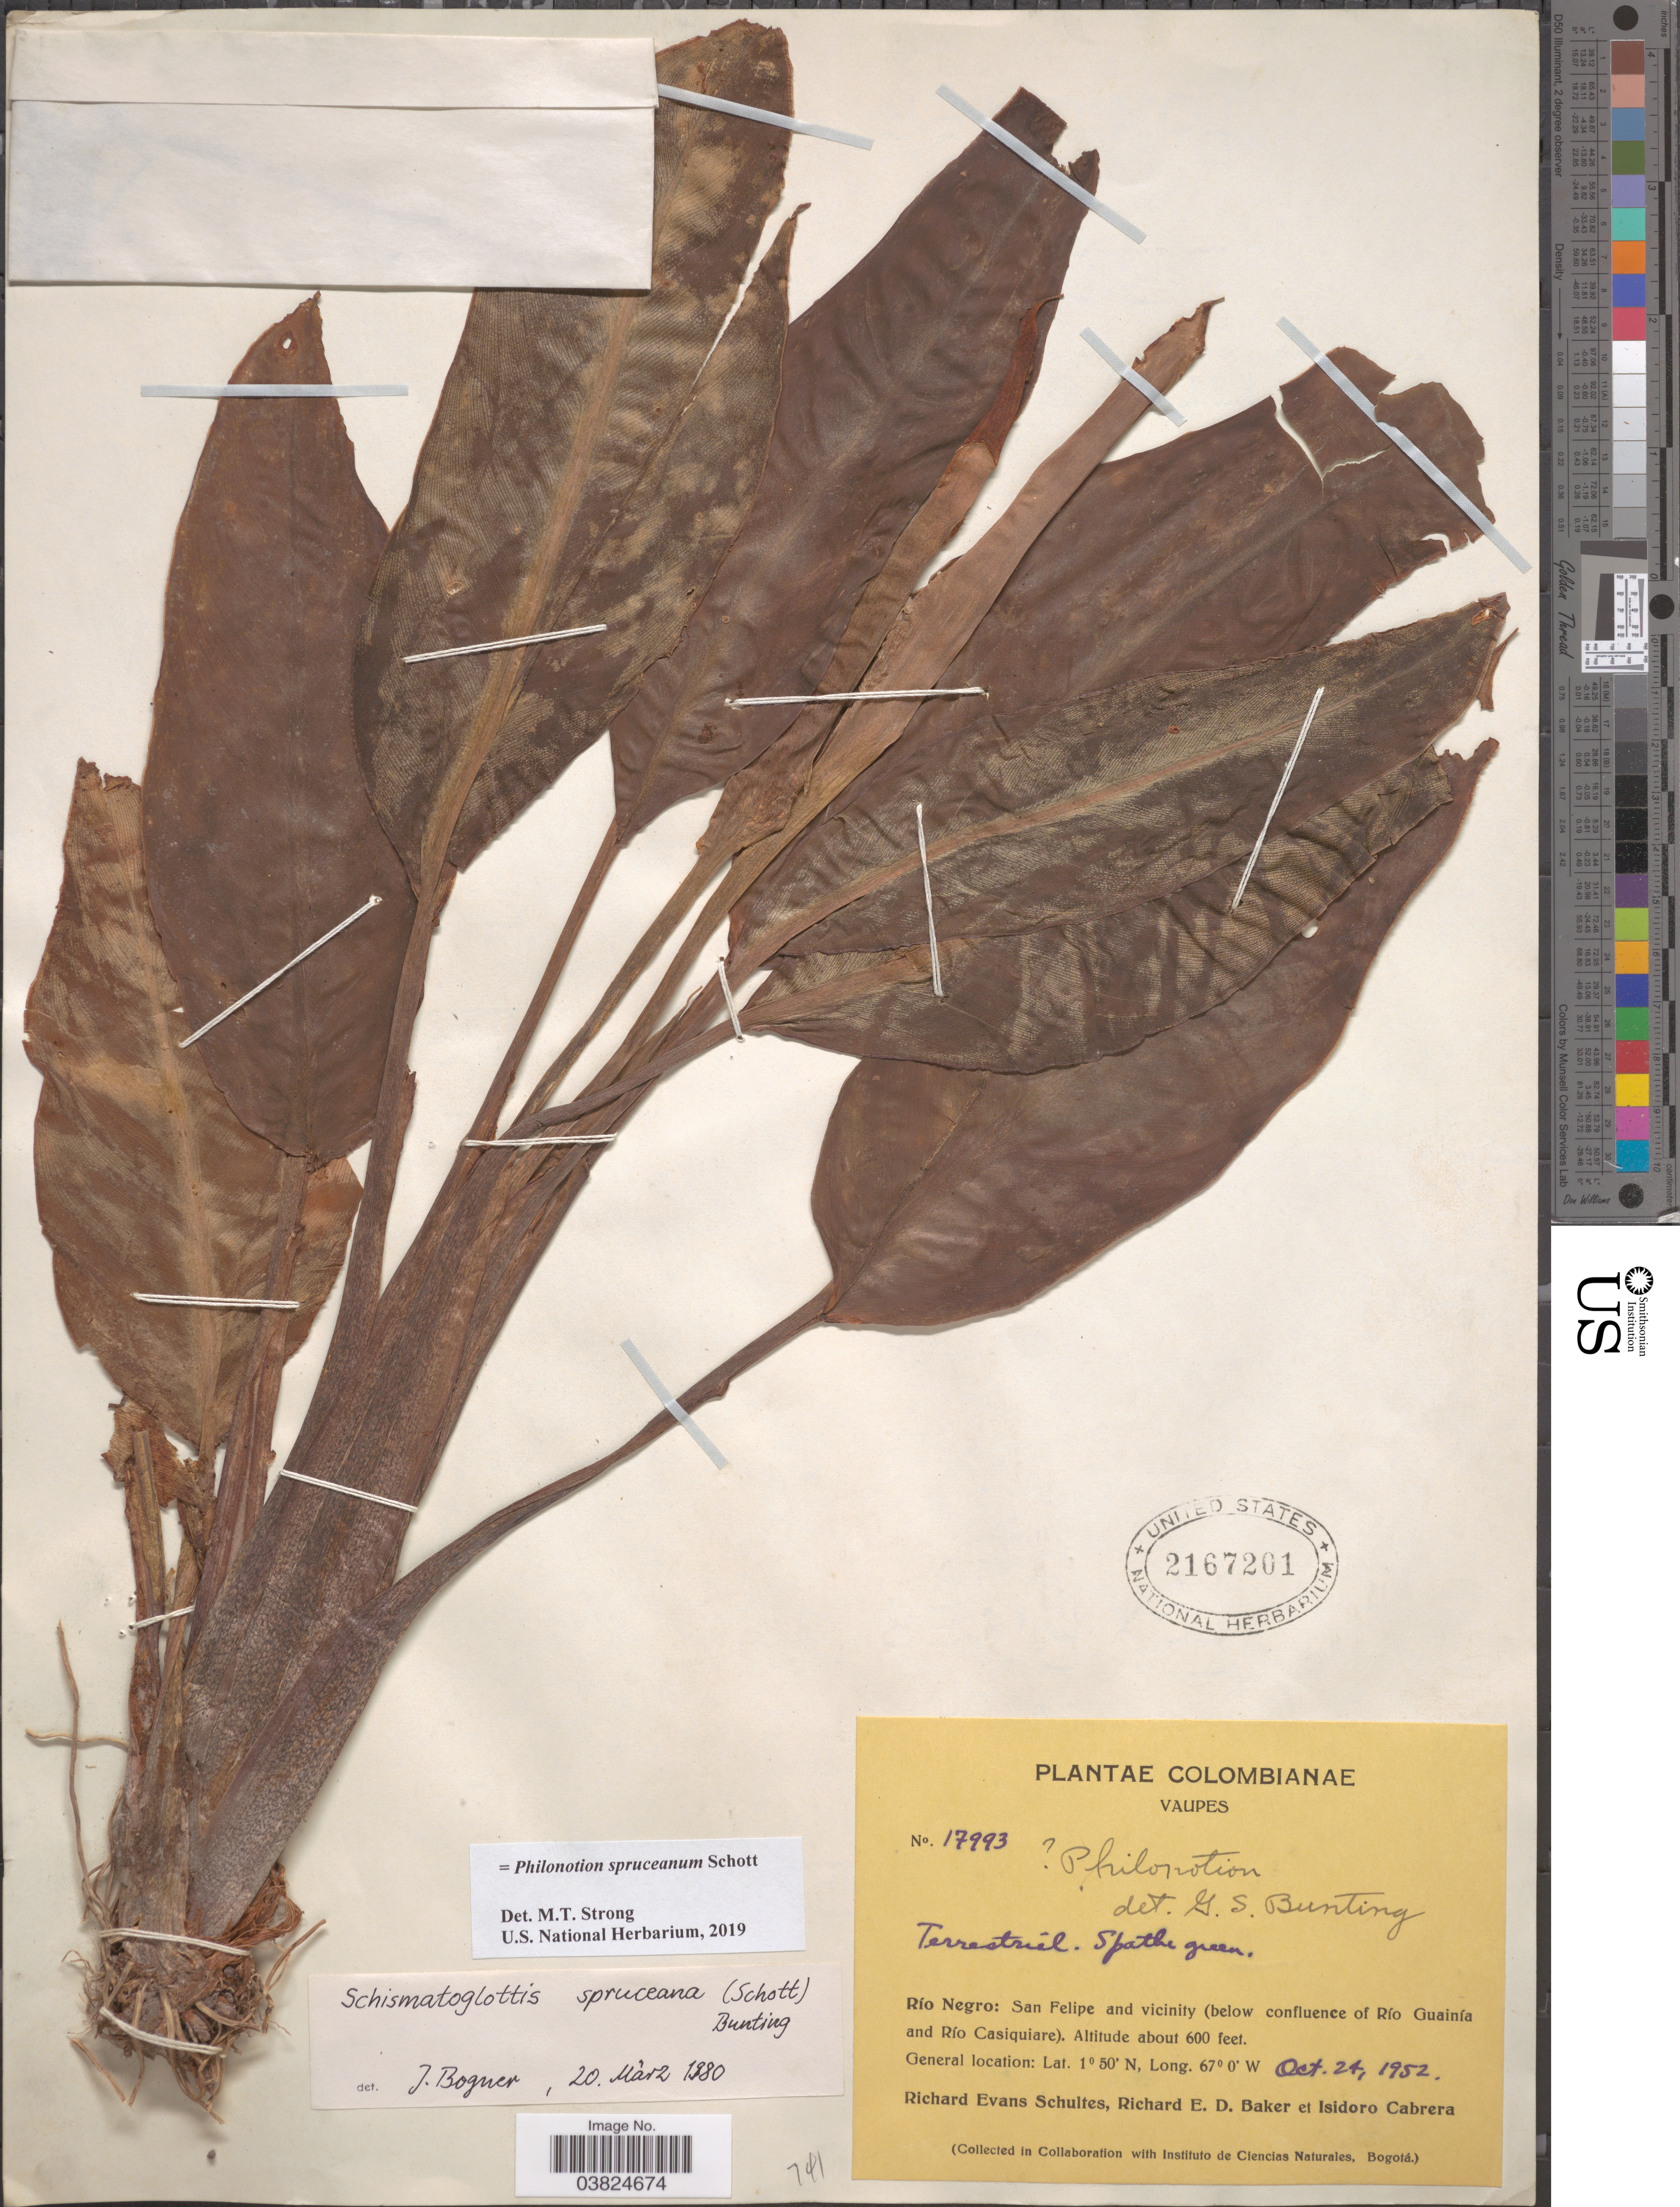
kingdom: Plantae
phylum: Tracheophyta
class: Liliopsida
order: Alismatales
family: Araceae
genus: Philonotion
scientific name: Philonotion spruceanum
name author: Schott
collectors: R. E. Schultes, R. E. D. Baker & I. Cabrera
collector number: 17993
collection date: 1952-10-24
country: Colombia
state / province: Vaupés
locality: Río Negro: San Felipe and vicinity (below confluence of Río Guainía and Río Casiquiare).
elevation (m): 183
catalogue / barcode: US 2167201